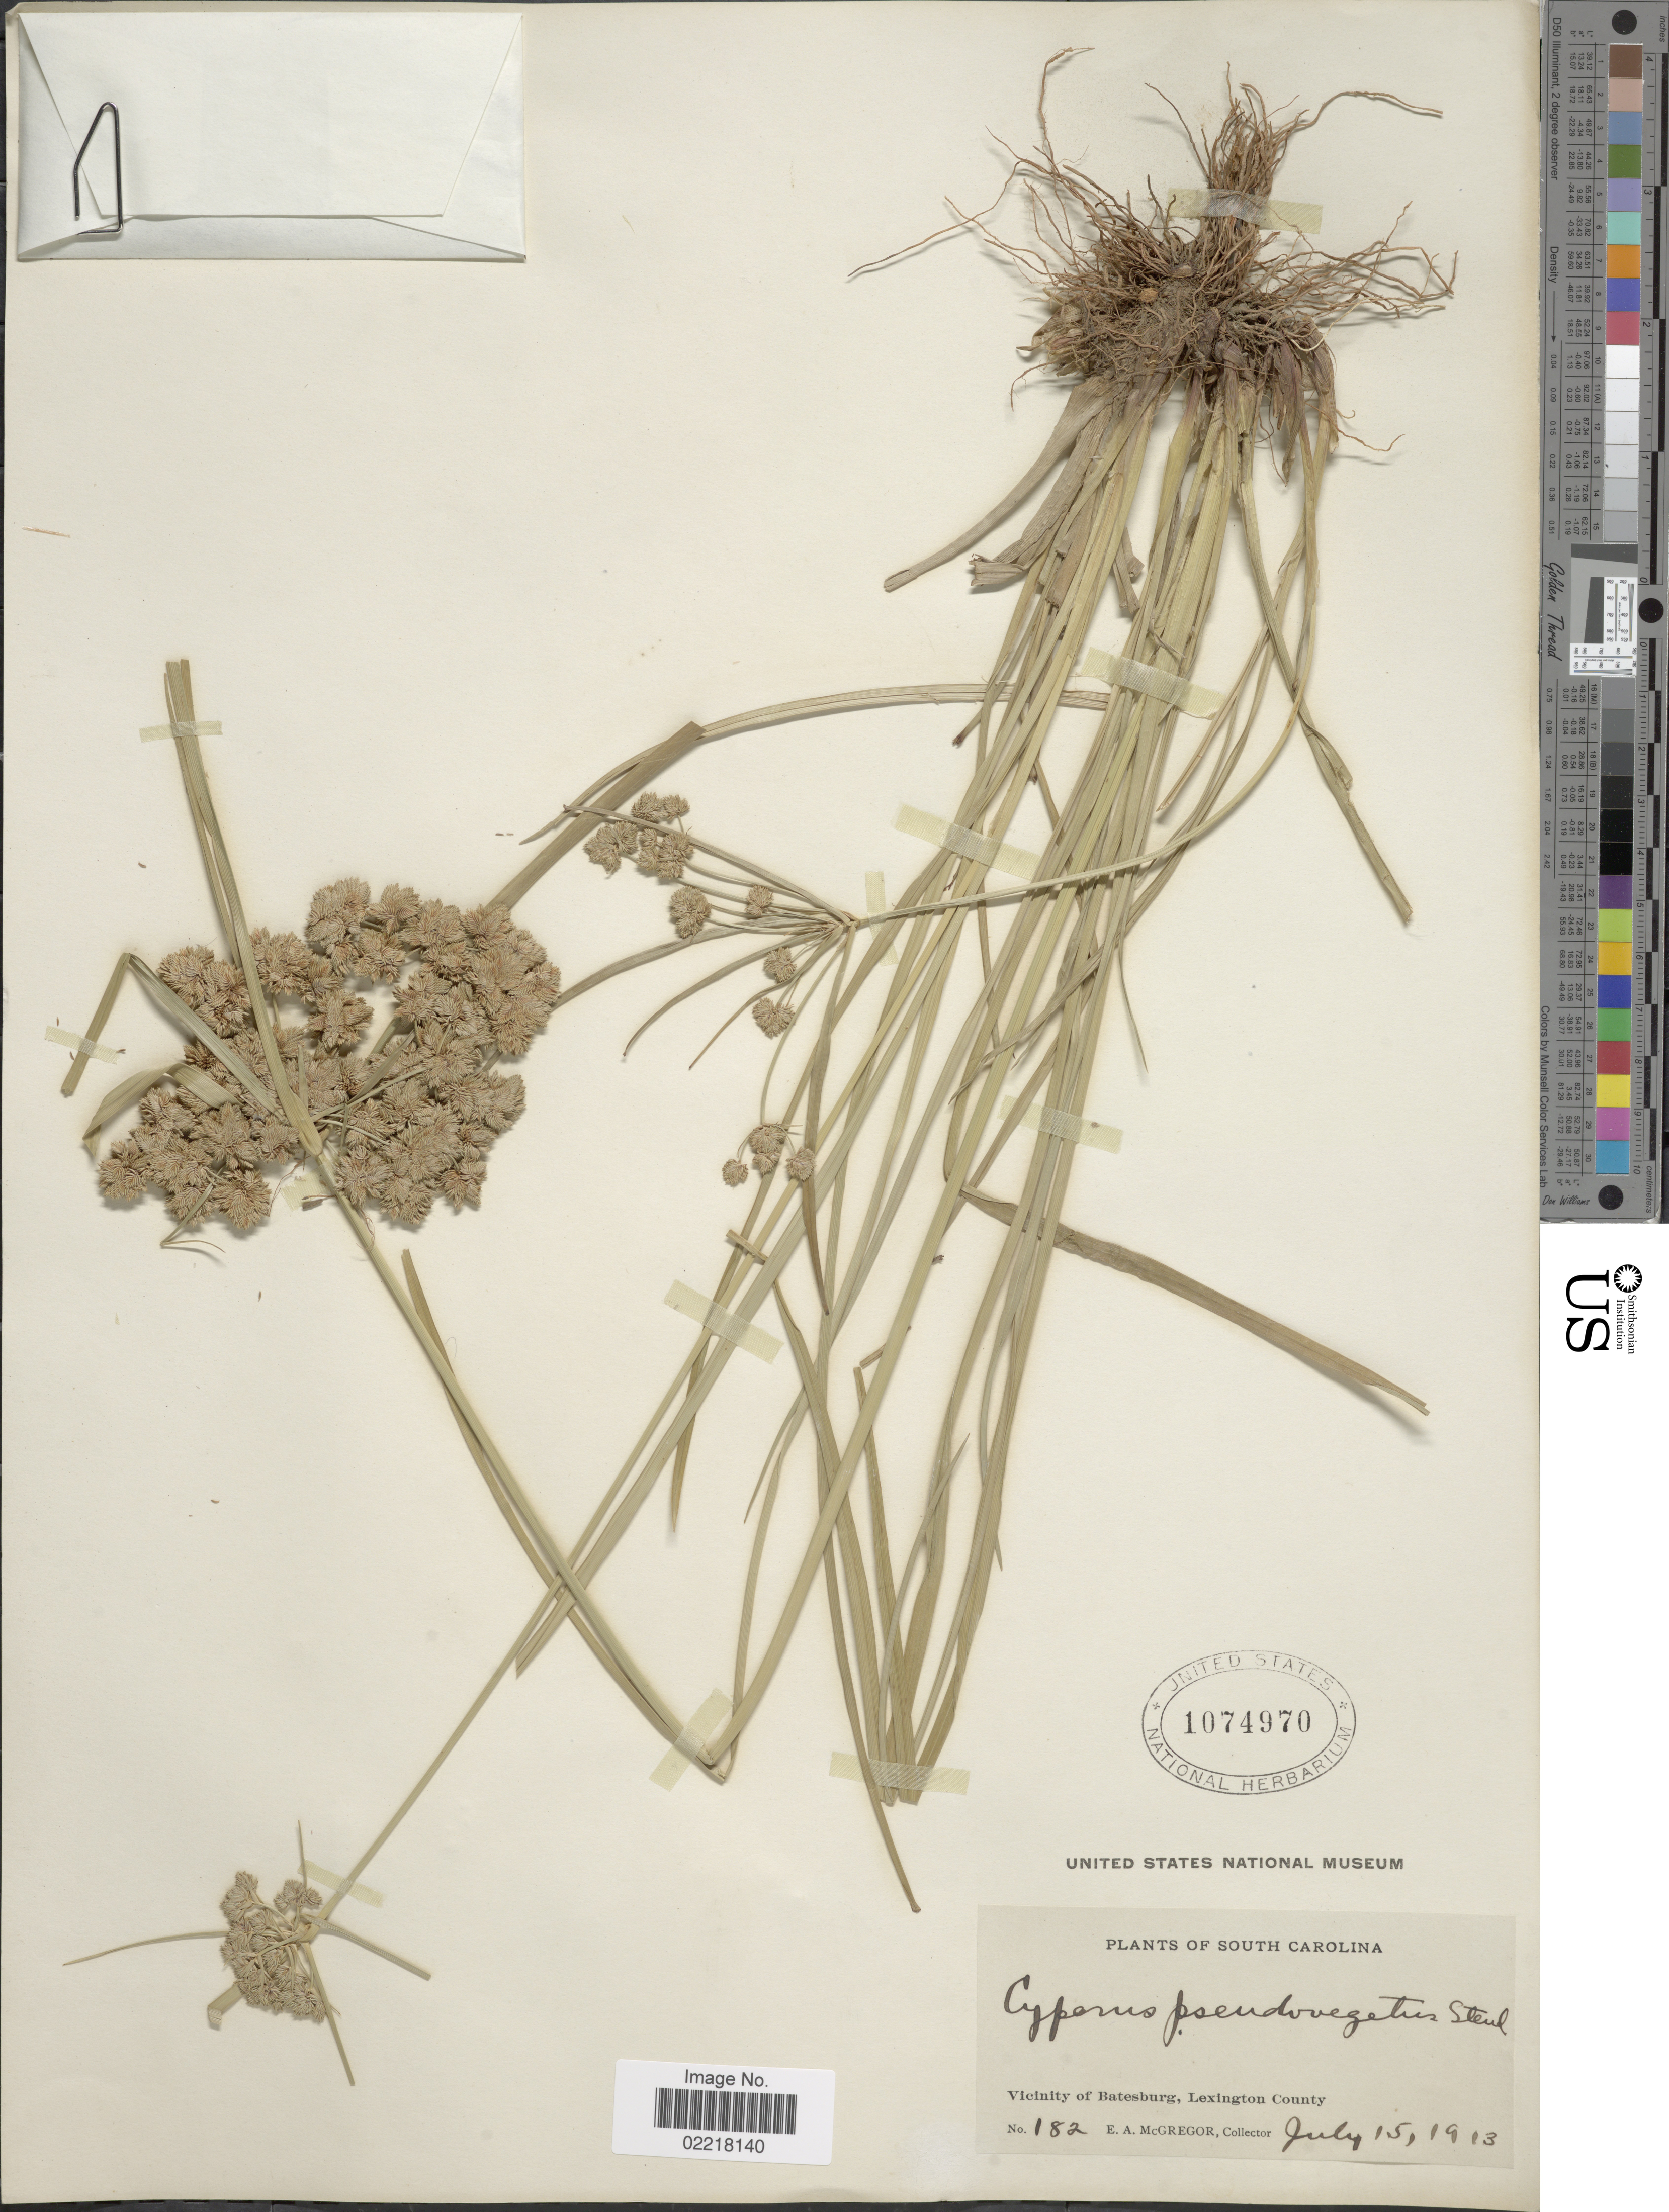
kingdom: Plantae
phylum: Tracheophyta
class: Liliopsida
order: Poales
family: Cyperaceae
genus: Cyperus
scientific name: Cyperus pseudovegetus Steud.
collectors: E. A. McGregor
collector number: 182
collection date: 1913-07-15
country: United States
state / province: South Carolina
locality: Vicinity of Batesburg, Lexington County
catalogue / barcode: US 1074970